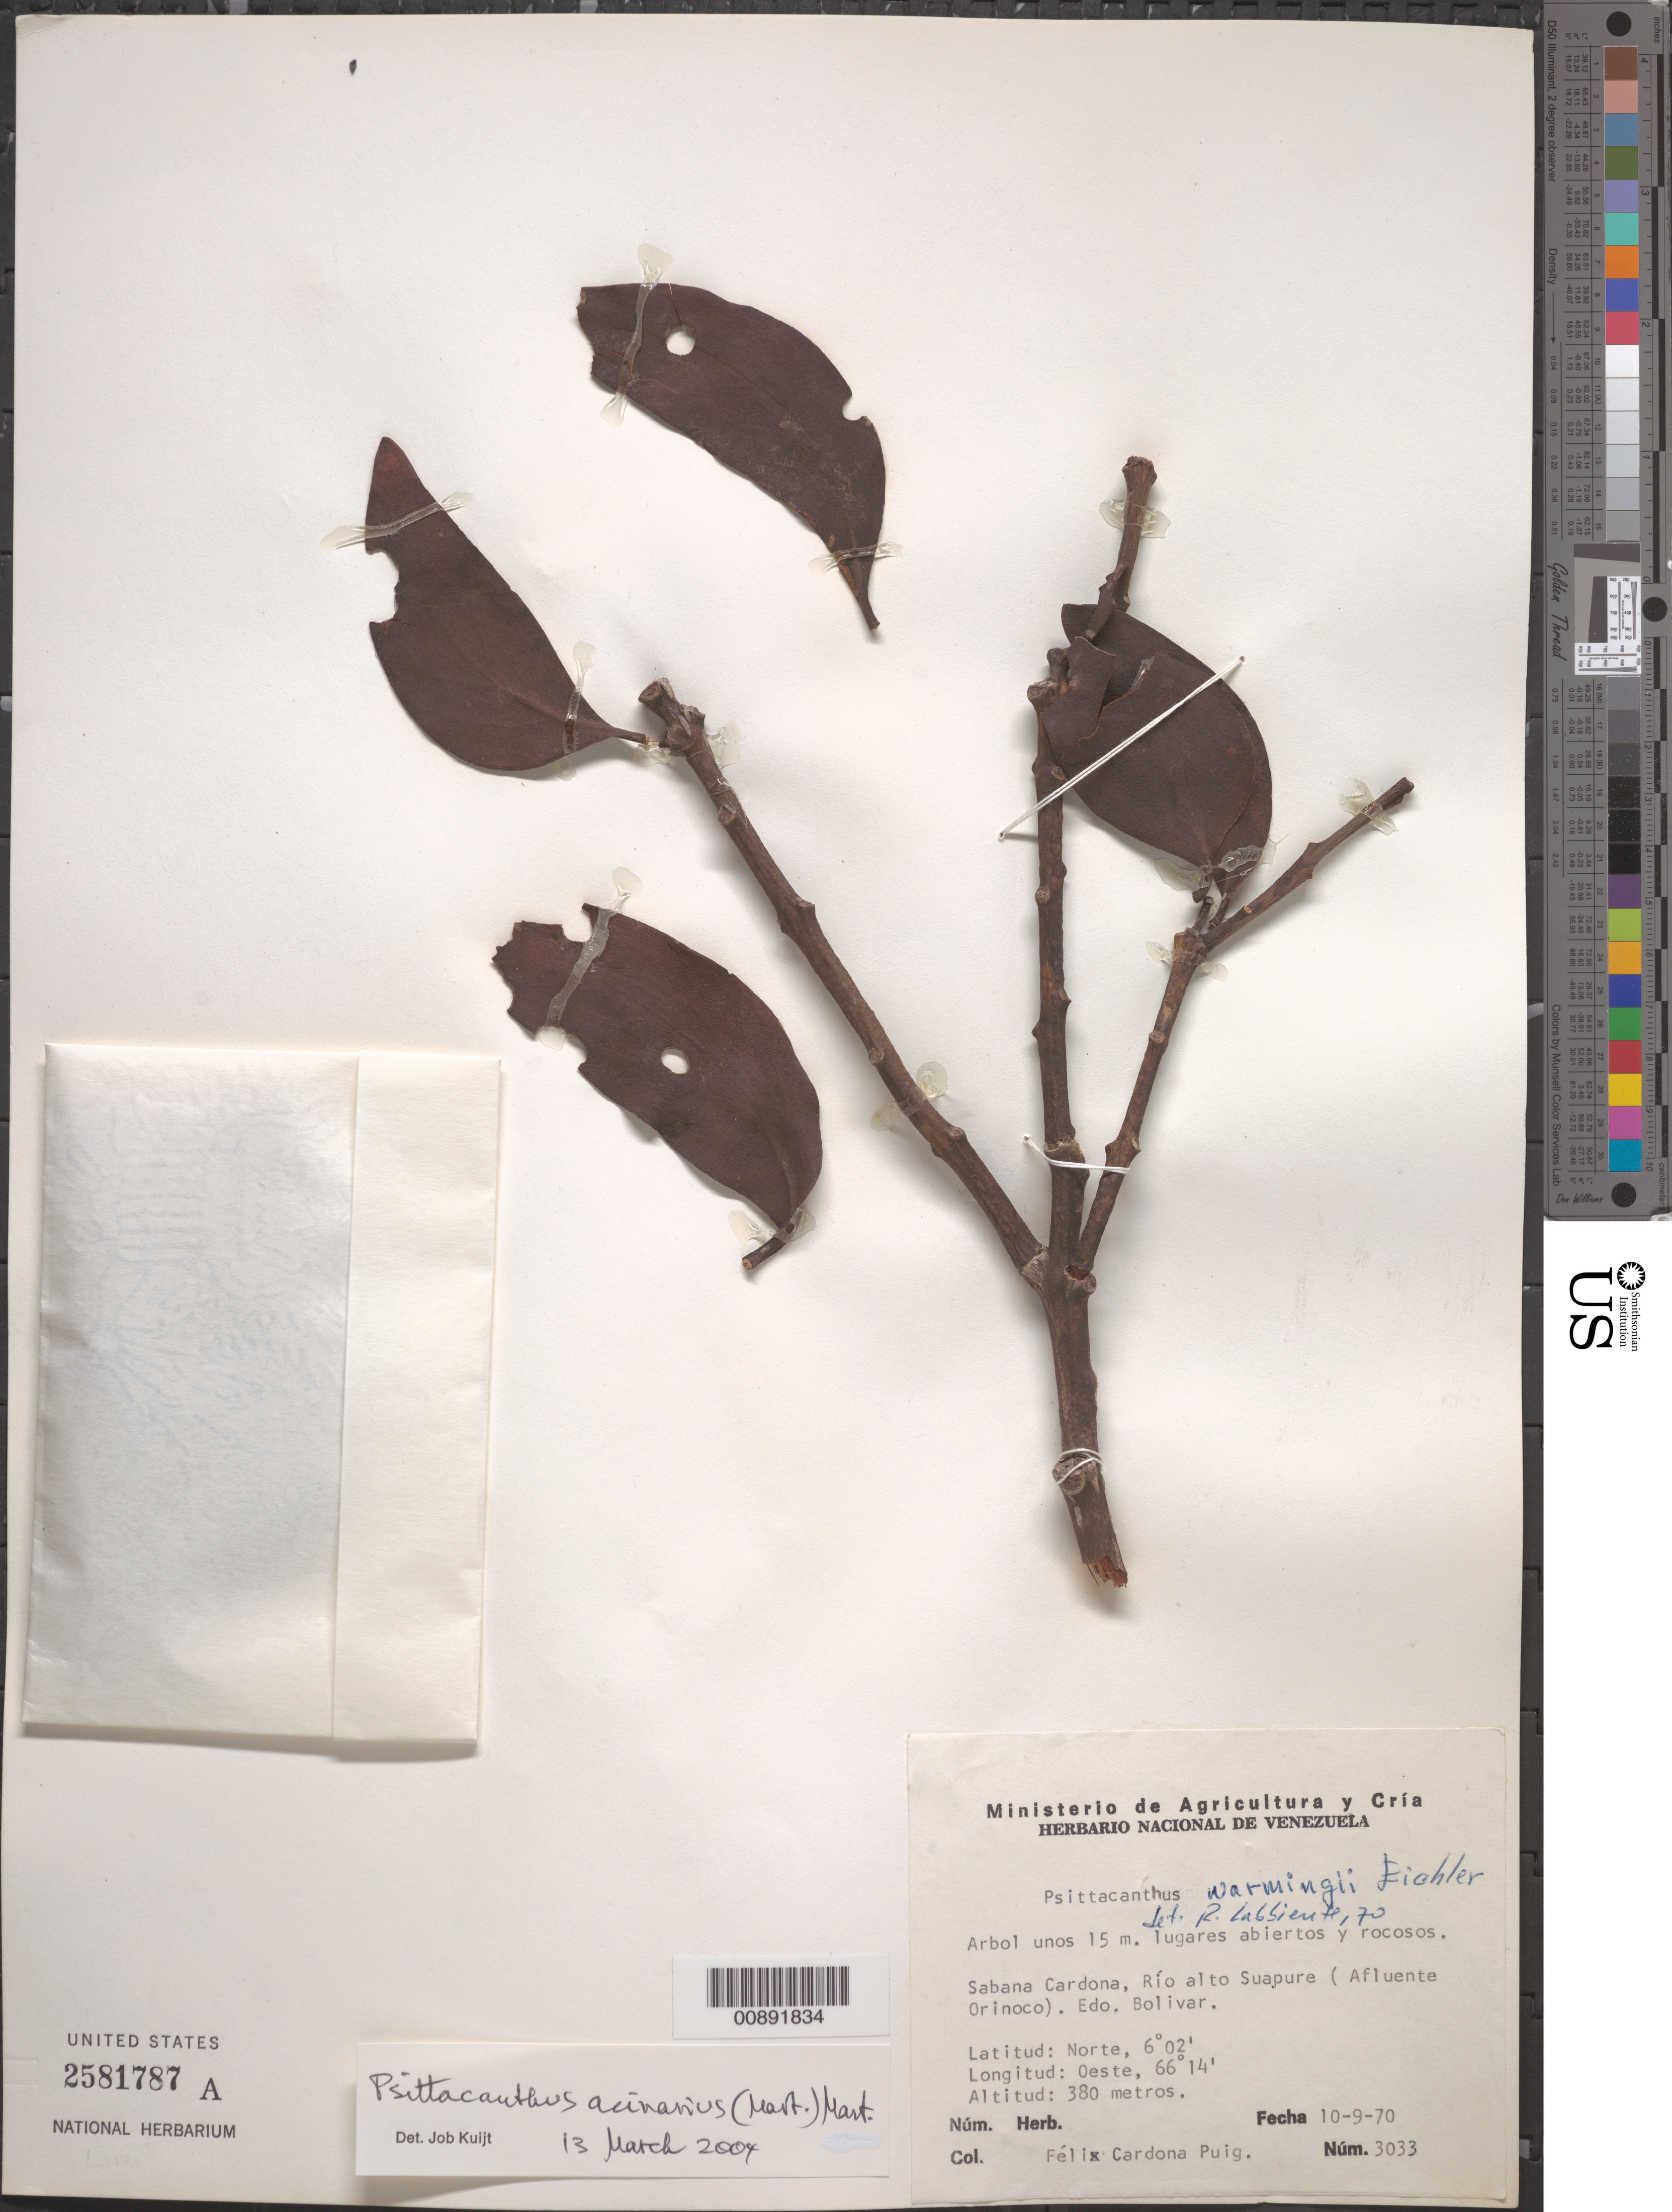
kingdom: Plantae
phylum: Tracheophyta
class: Magnoliopsida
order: Santalales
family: Loranthaceae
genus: Psittacanthus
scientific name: Psittacanthus acinarius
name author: (Mart.) Mart.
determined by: Kuijt, Job, (CANADA)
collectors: F. Cardona Puig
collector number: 3033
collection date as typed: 10-Sep-70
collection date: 1970-09-10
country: Venezuela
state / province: Bolívar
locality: Sabana Cardona, río alto Suapure (affluent Orinoco)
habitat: Lugares abiertos y rocosos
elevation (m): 380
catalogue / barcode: US 2581787A